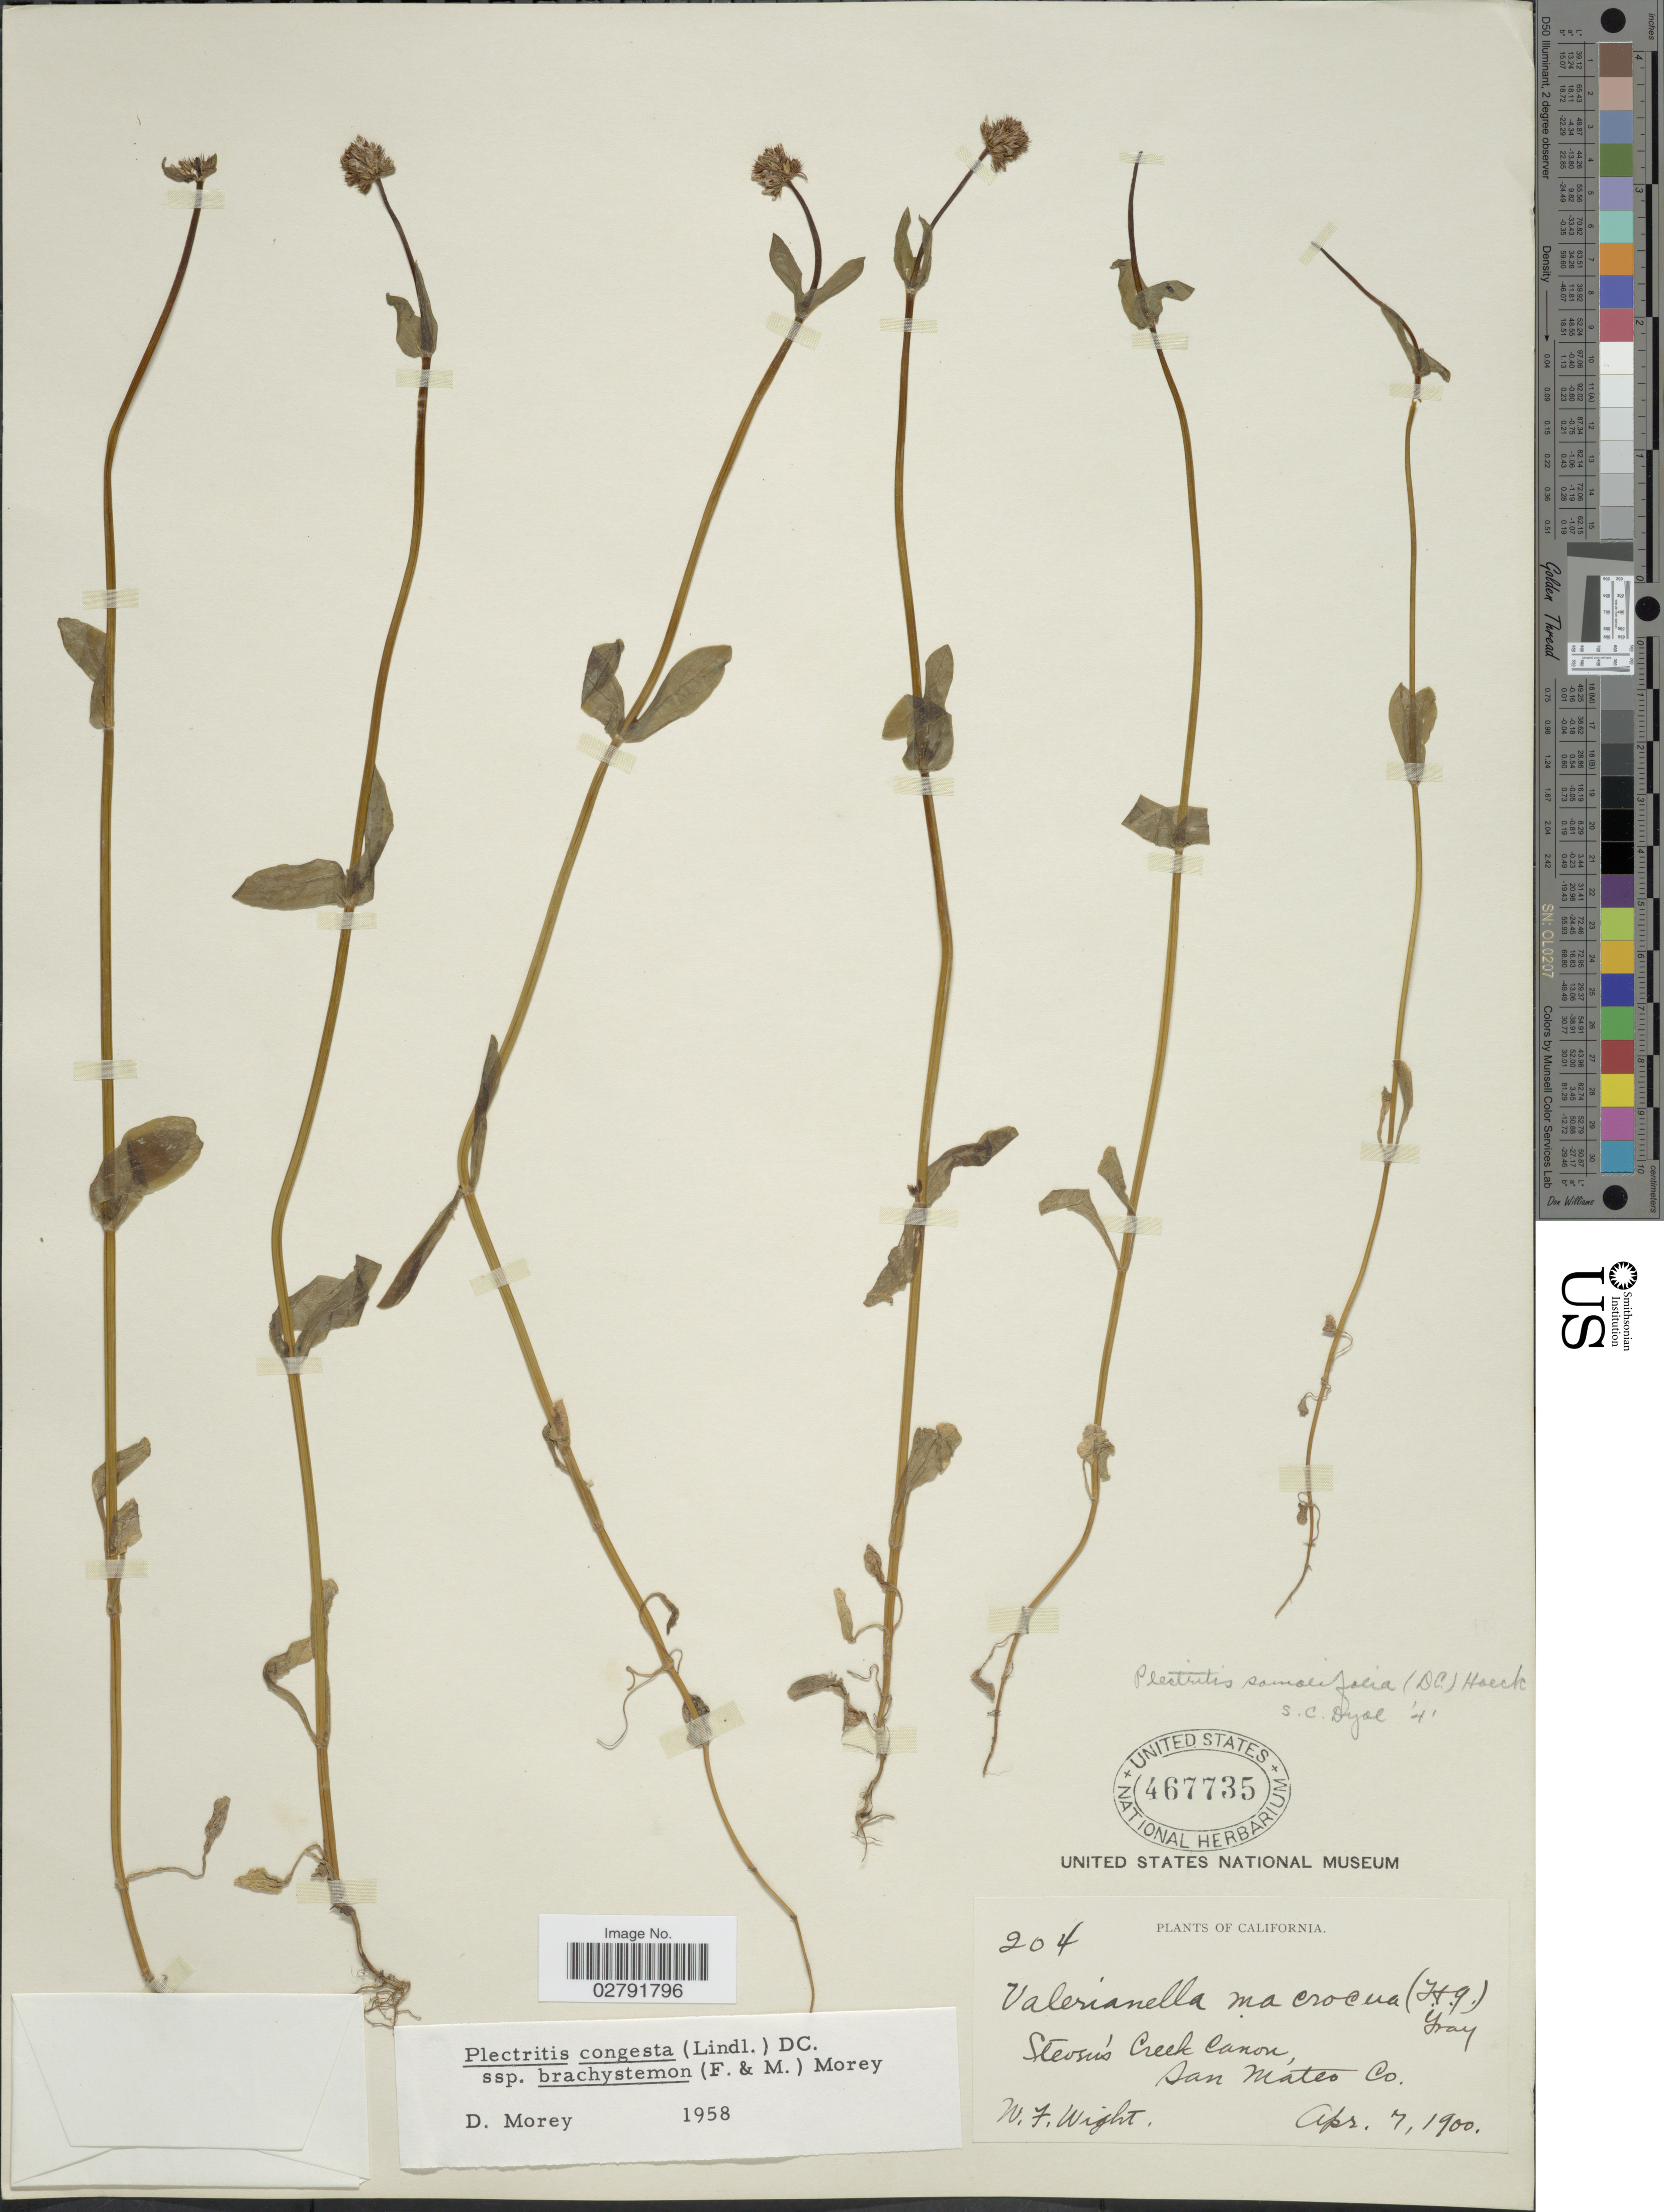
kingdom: Plantae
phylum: Tracheophyta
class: Magnoliopsida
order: Dipsacales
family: Caprifoliaceae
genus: Plectritis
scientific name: Plectritis congesta subsp. brachystemon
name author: (Fisch. & C.A. Mey.) Morey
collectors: W. Wight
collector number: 204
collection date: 1900-04-07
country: United States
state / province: California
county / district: San Mateo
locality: Steven's Creek Canon, San Mateo Co.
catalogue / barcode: US 467735